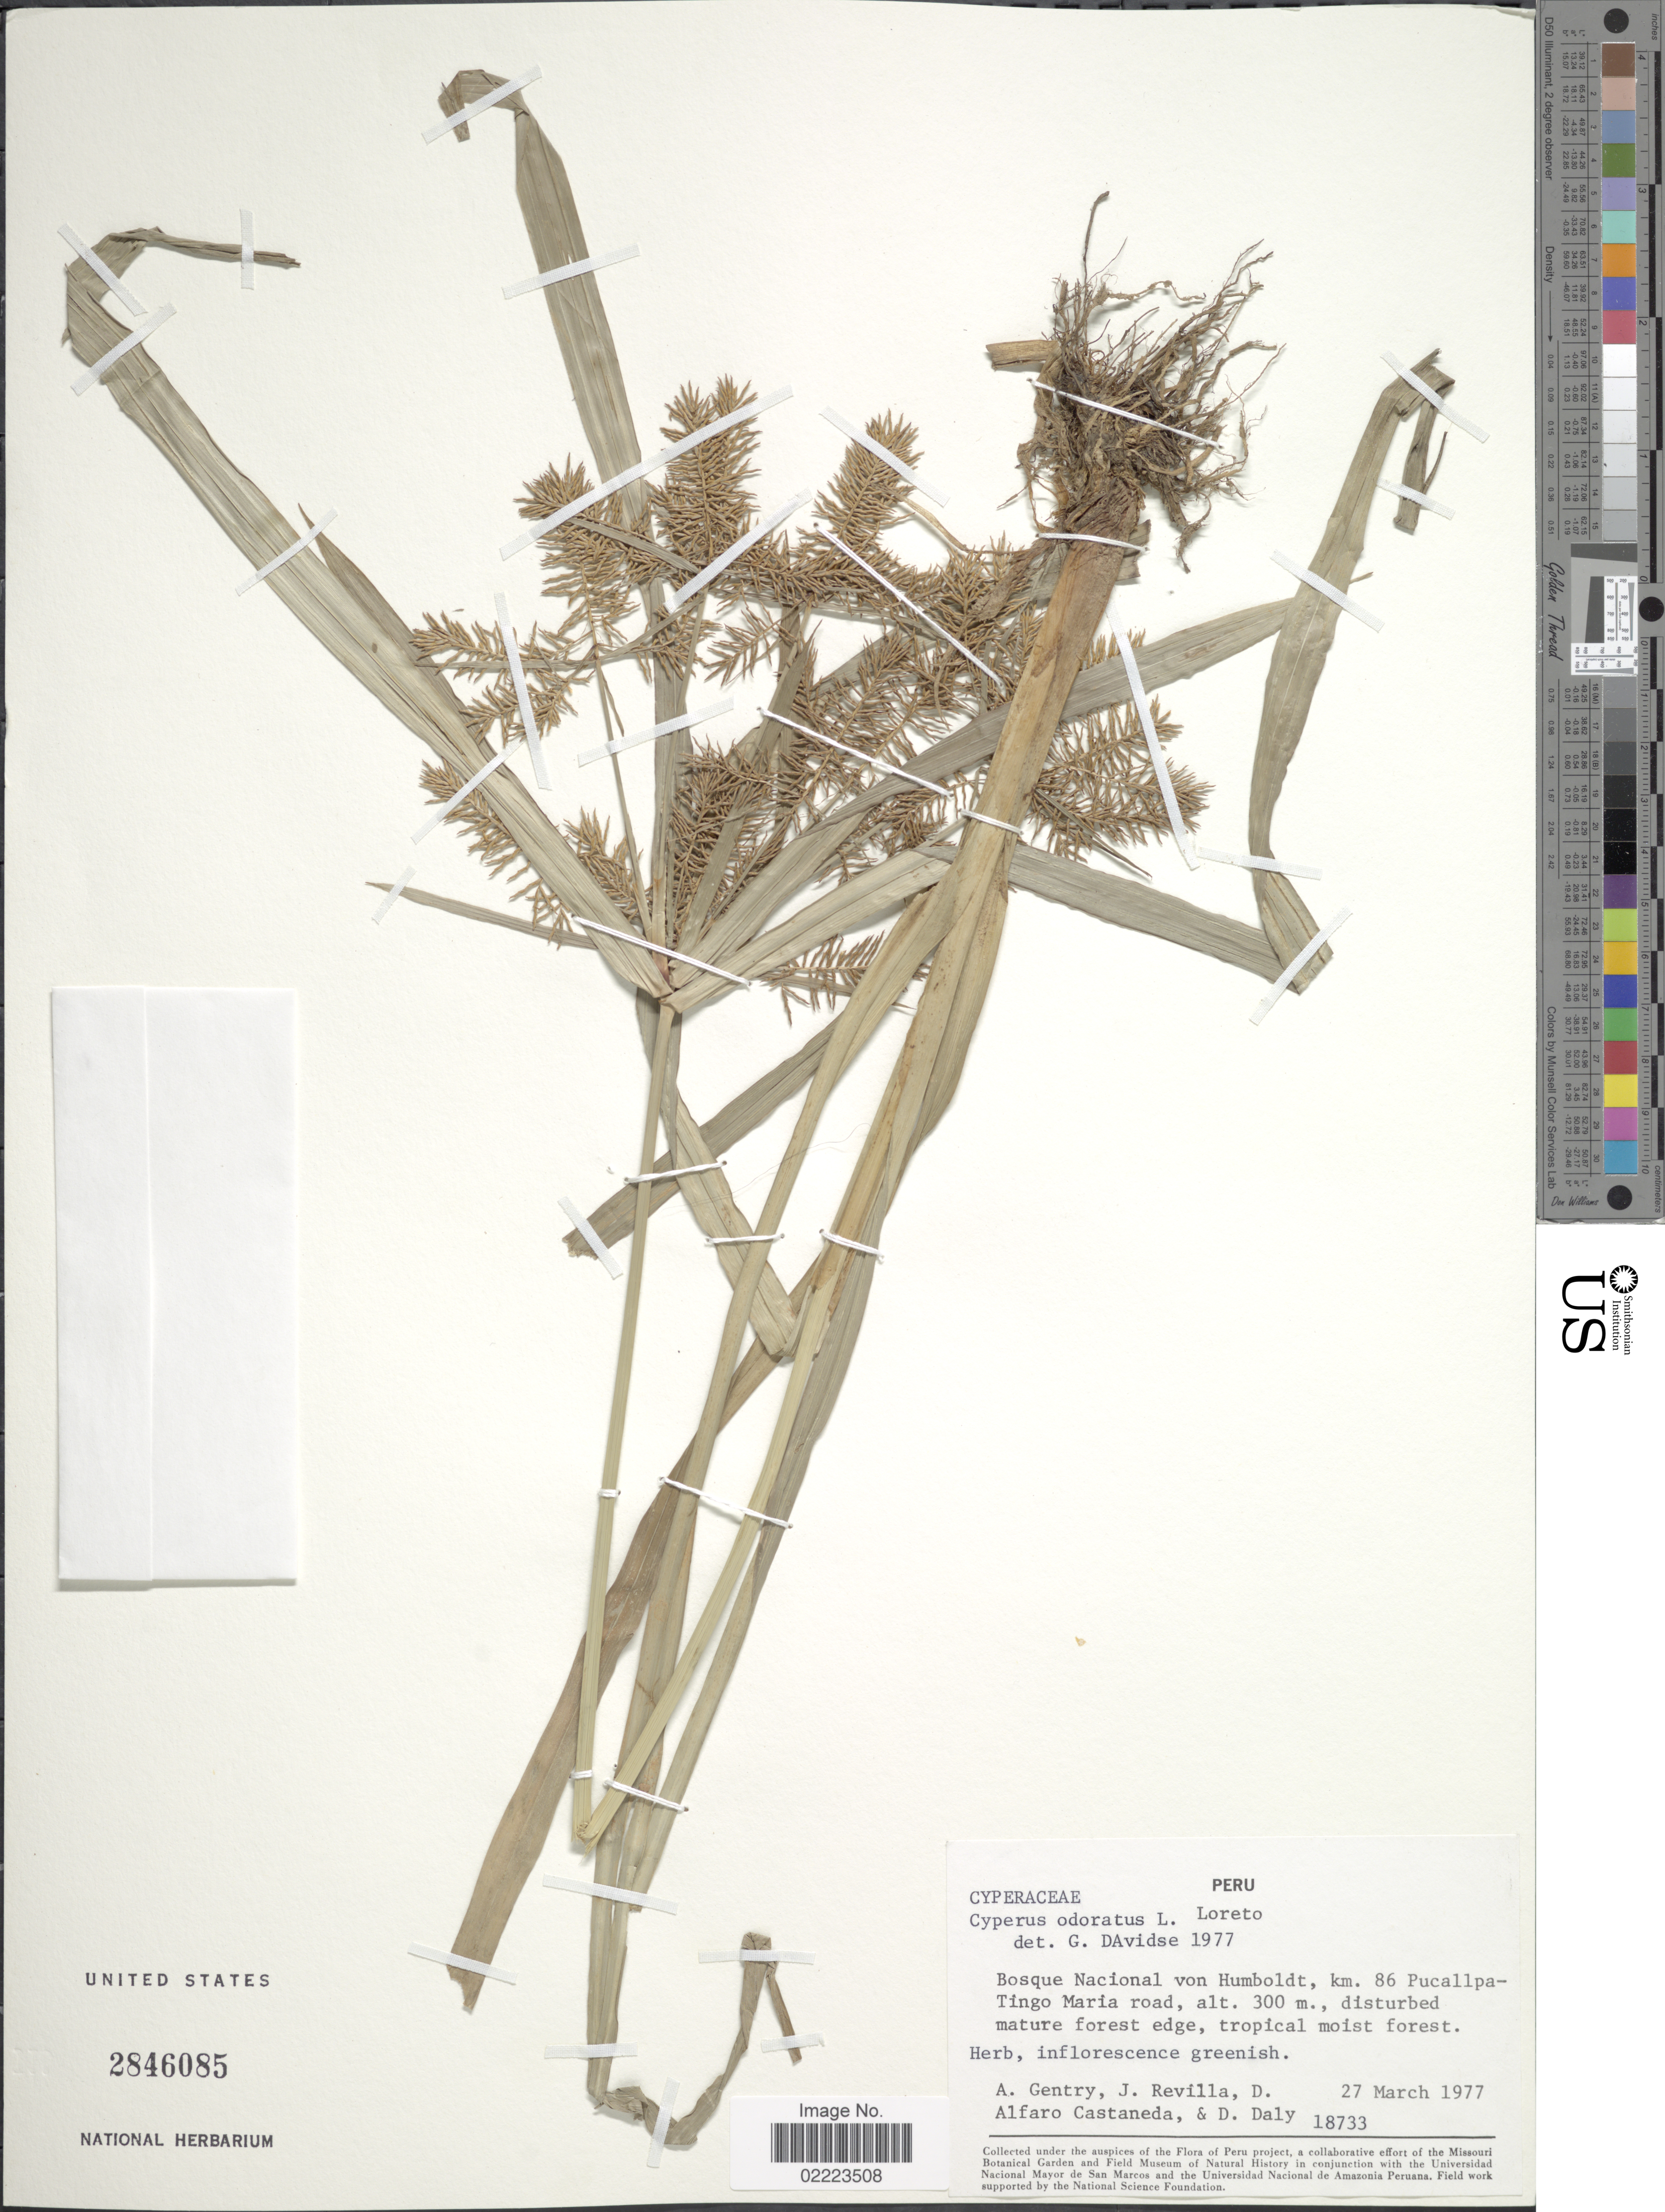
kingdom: Plantae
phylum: Tracheophyta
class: Liliopsida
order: Poales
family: Cyperaceae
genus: Cyperus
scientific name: Cyperus odoratus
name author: L.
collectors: A. H. Gentry, J. Revilla, D. Alfaro Castaneda & D. C. Daly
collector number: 18733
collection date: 1977-03-27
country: Peru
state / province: Loreto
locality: Bosque Nacional von Humboldt, km. 86 Pucallpa-Tingo Maria road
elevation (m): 300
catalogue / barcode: US 2846085